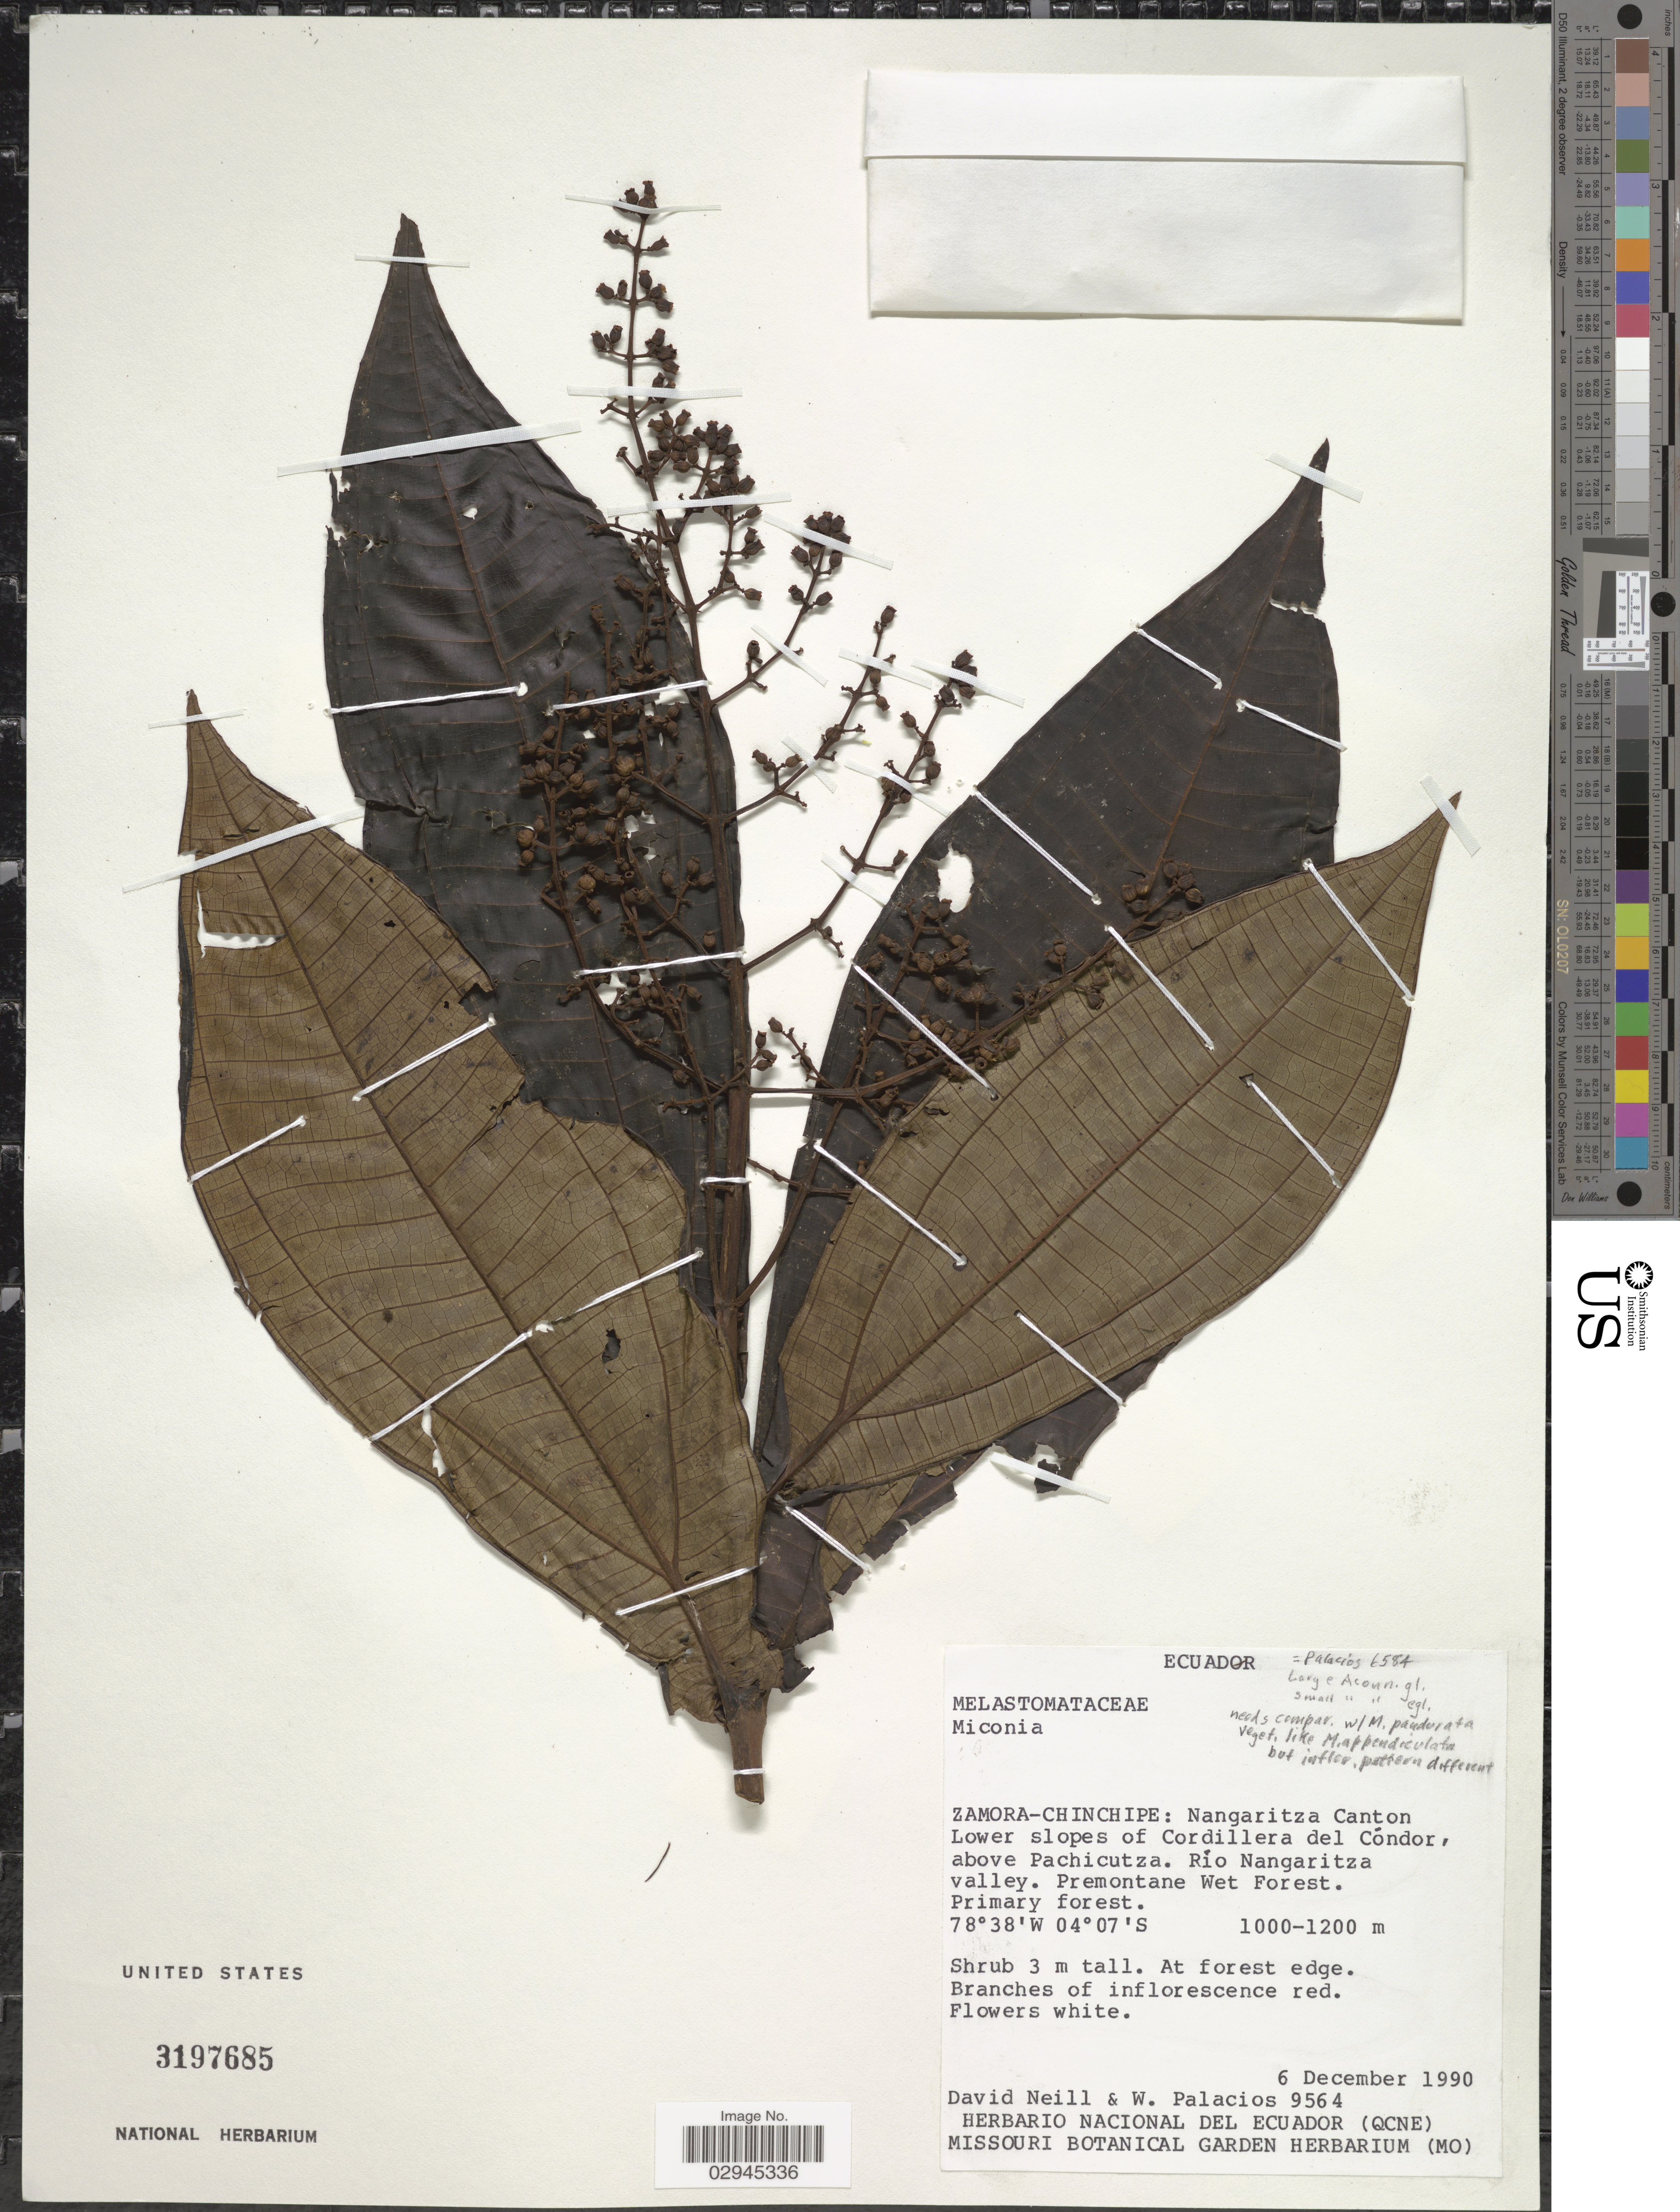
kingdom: Plantae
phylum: Tracheophyta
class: Magnoliopsida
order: Myrtales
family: Melastomataceae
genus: Miconia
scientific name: Miconia sp.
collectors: D. Neill & W. Palacios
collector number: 9564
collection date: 1990-12-06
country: Ecuador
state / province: Zamora-Chinchipe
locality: Nangaritza Canton. Lower slopes of Cordillera del Cóndor, above Pachicutza. Río Nangaritza valley. Premontane Wet Forest. Primary forest.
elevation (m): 1000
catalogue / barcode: US 3197685